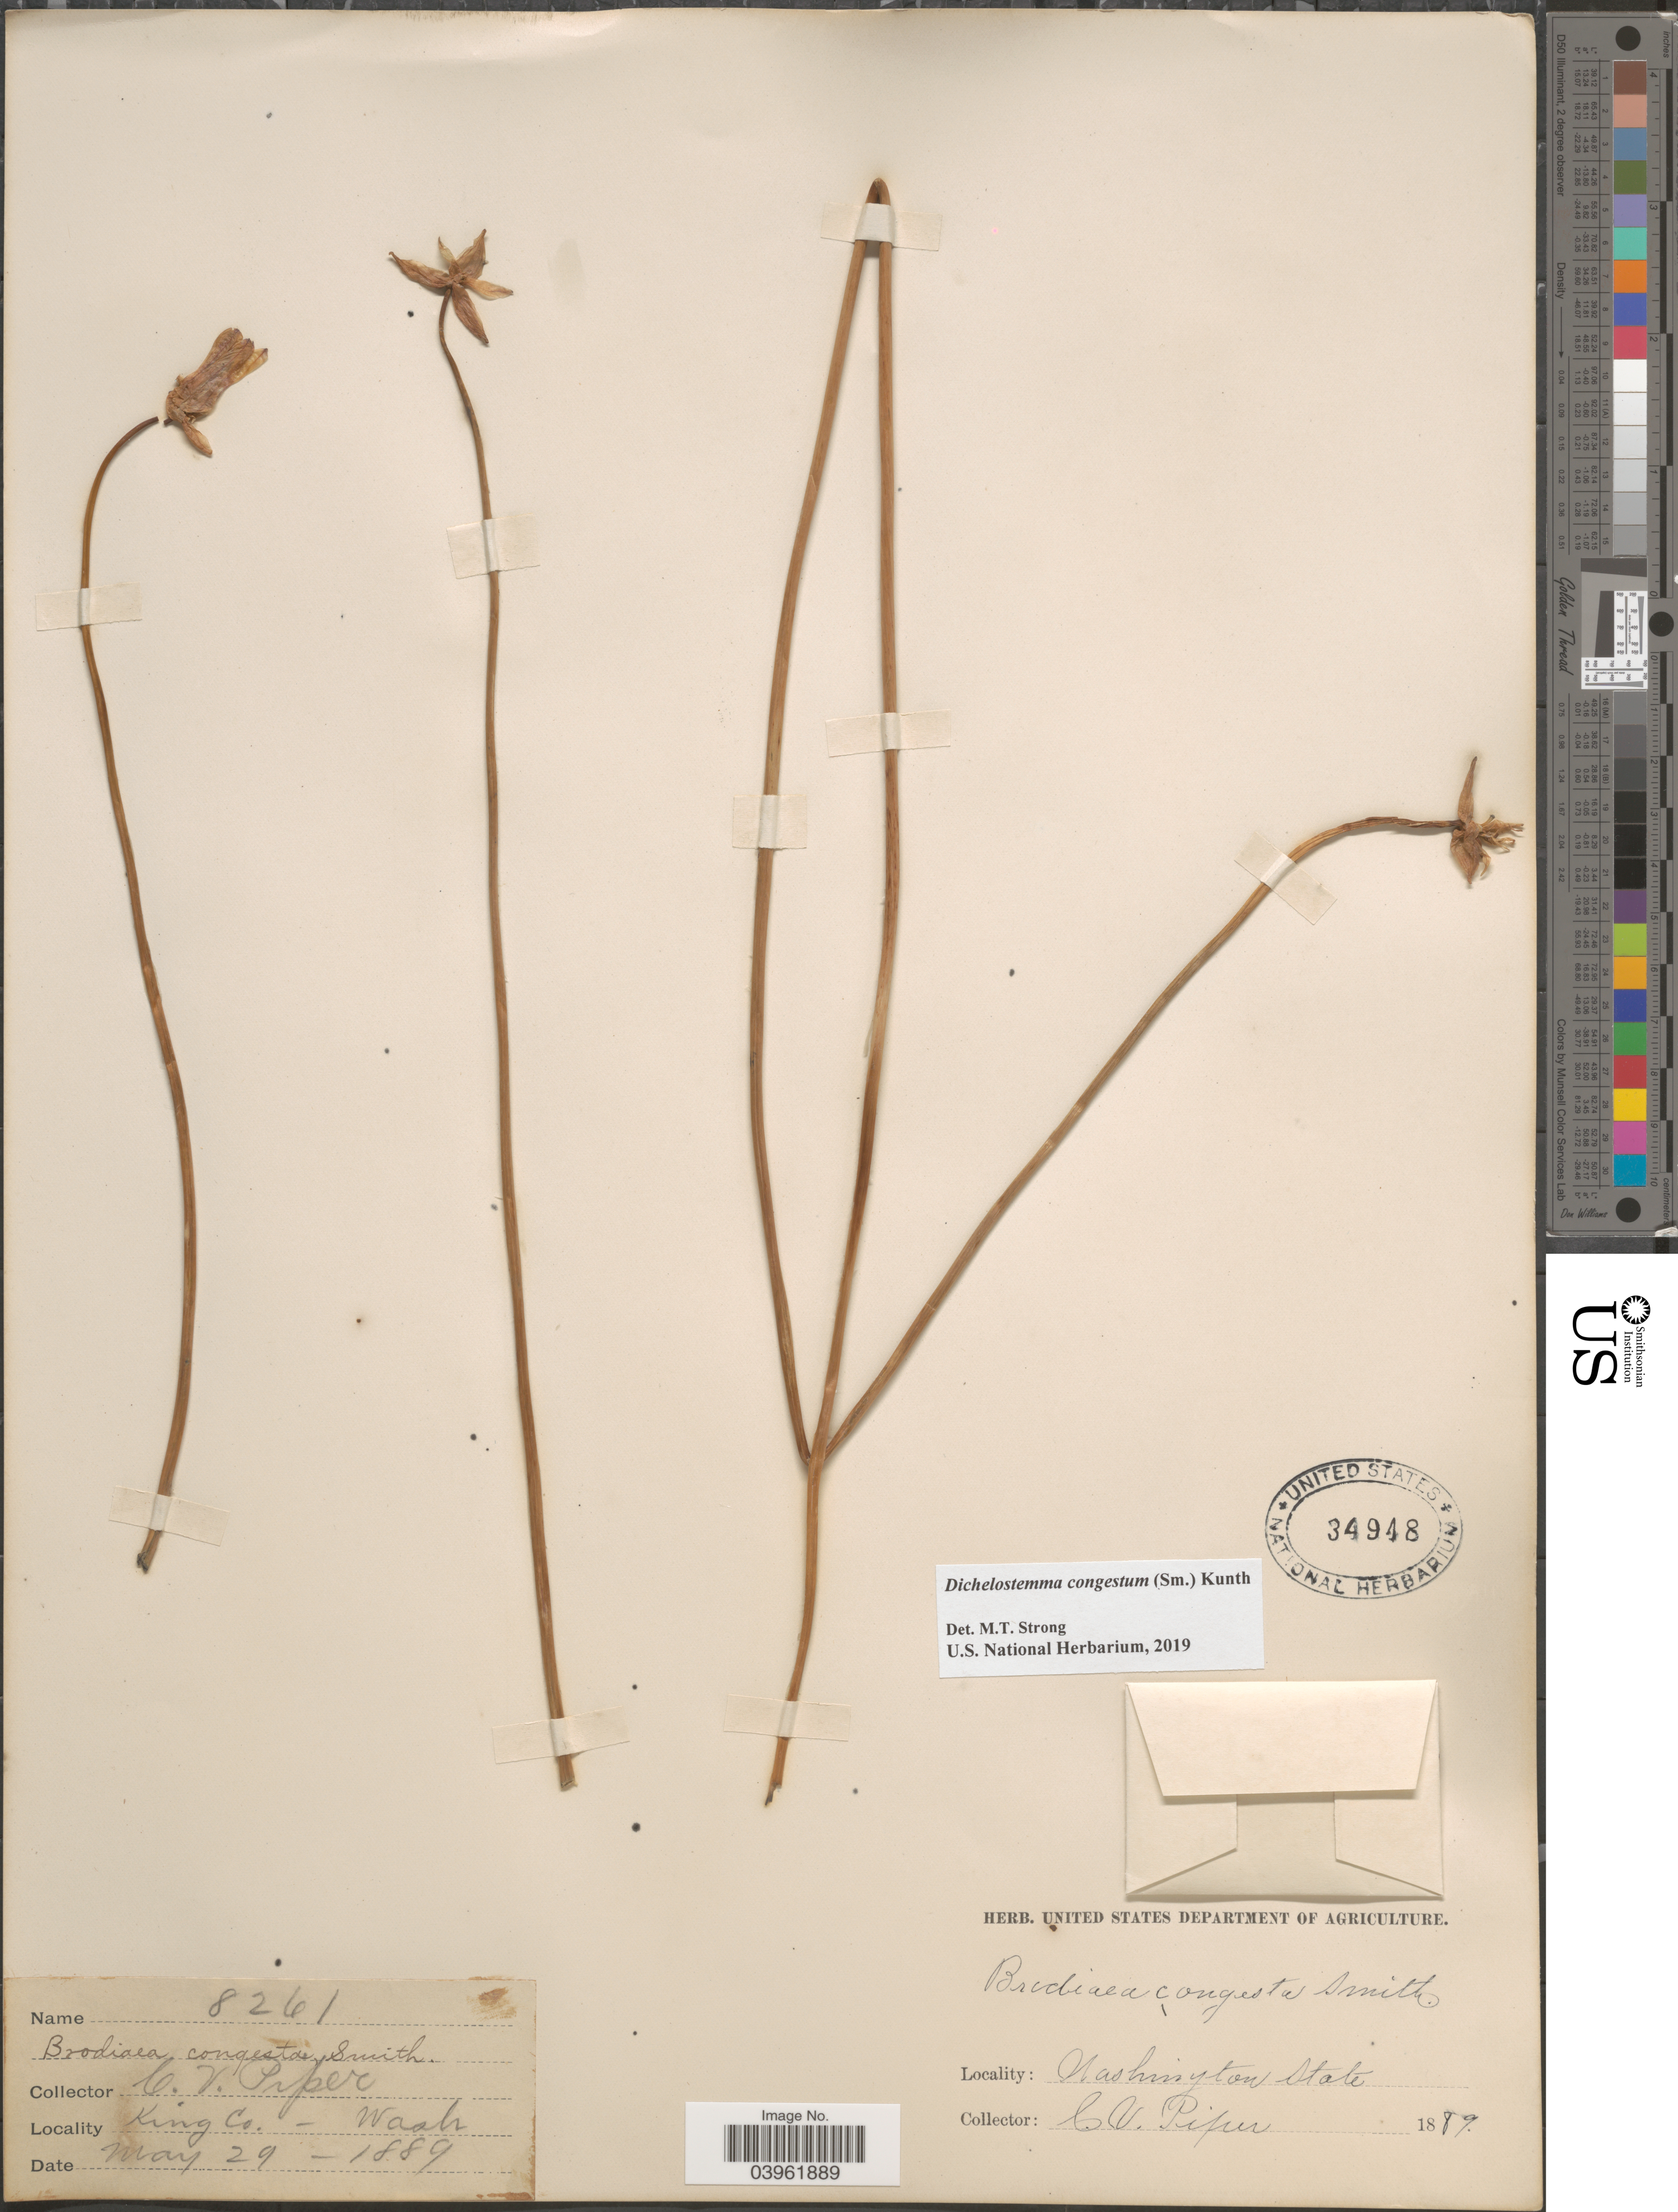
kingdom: Plantae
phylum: Tracheophyta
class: Liliopsida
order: Asparagales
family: Asparagaceae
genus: Dichelostemma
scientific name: Dichelostemma congestum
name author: Kunth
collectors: C. V. Piper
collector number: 8261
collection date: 1889-05-29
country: United States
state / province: Washington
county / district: King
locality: King Co.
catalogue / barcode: US 34948